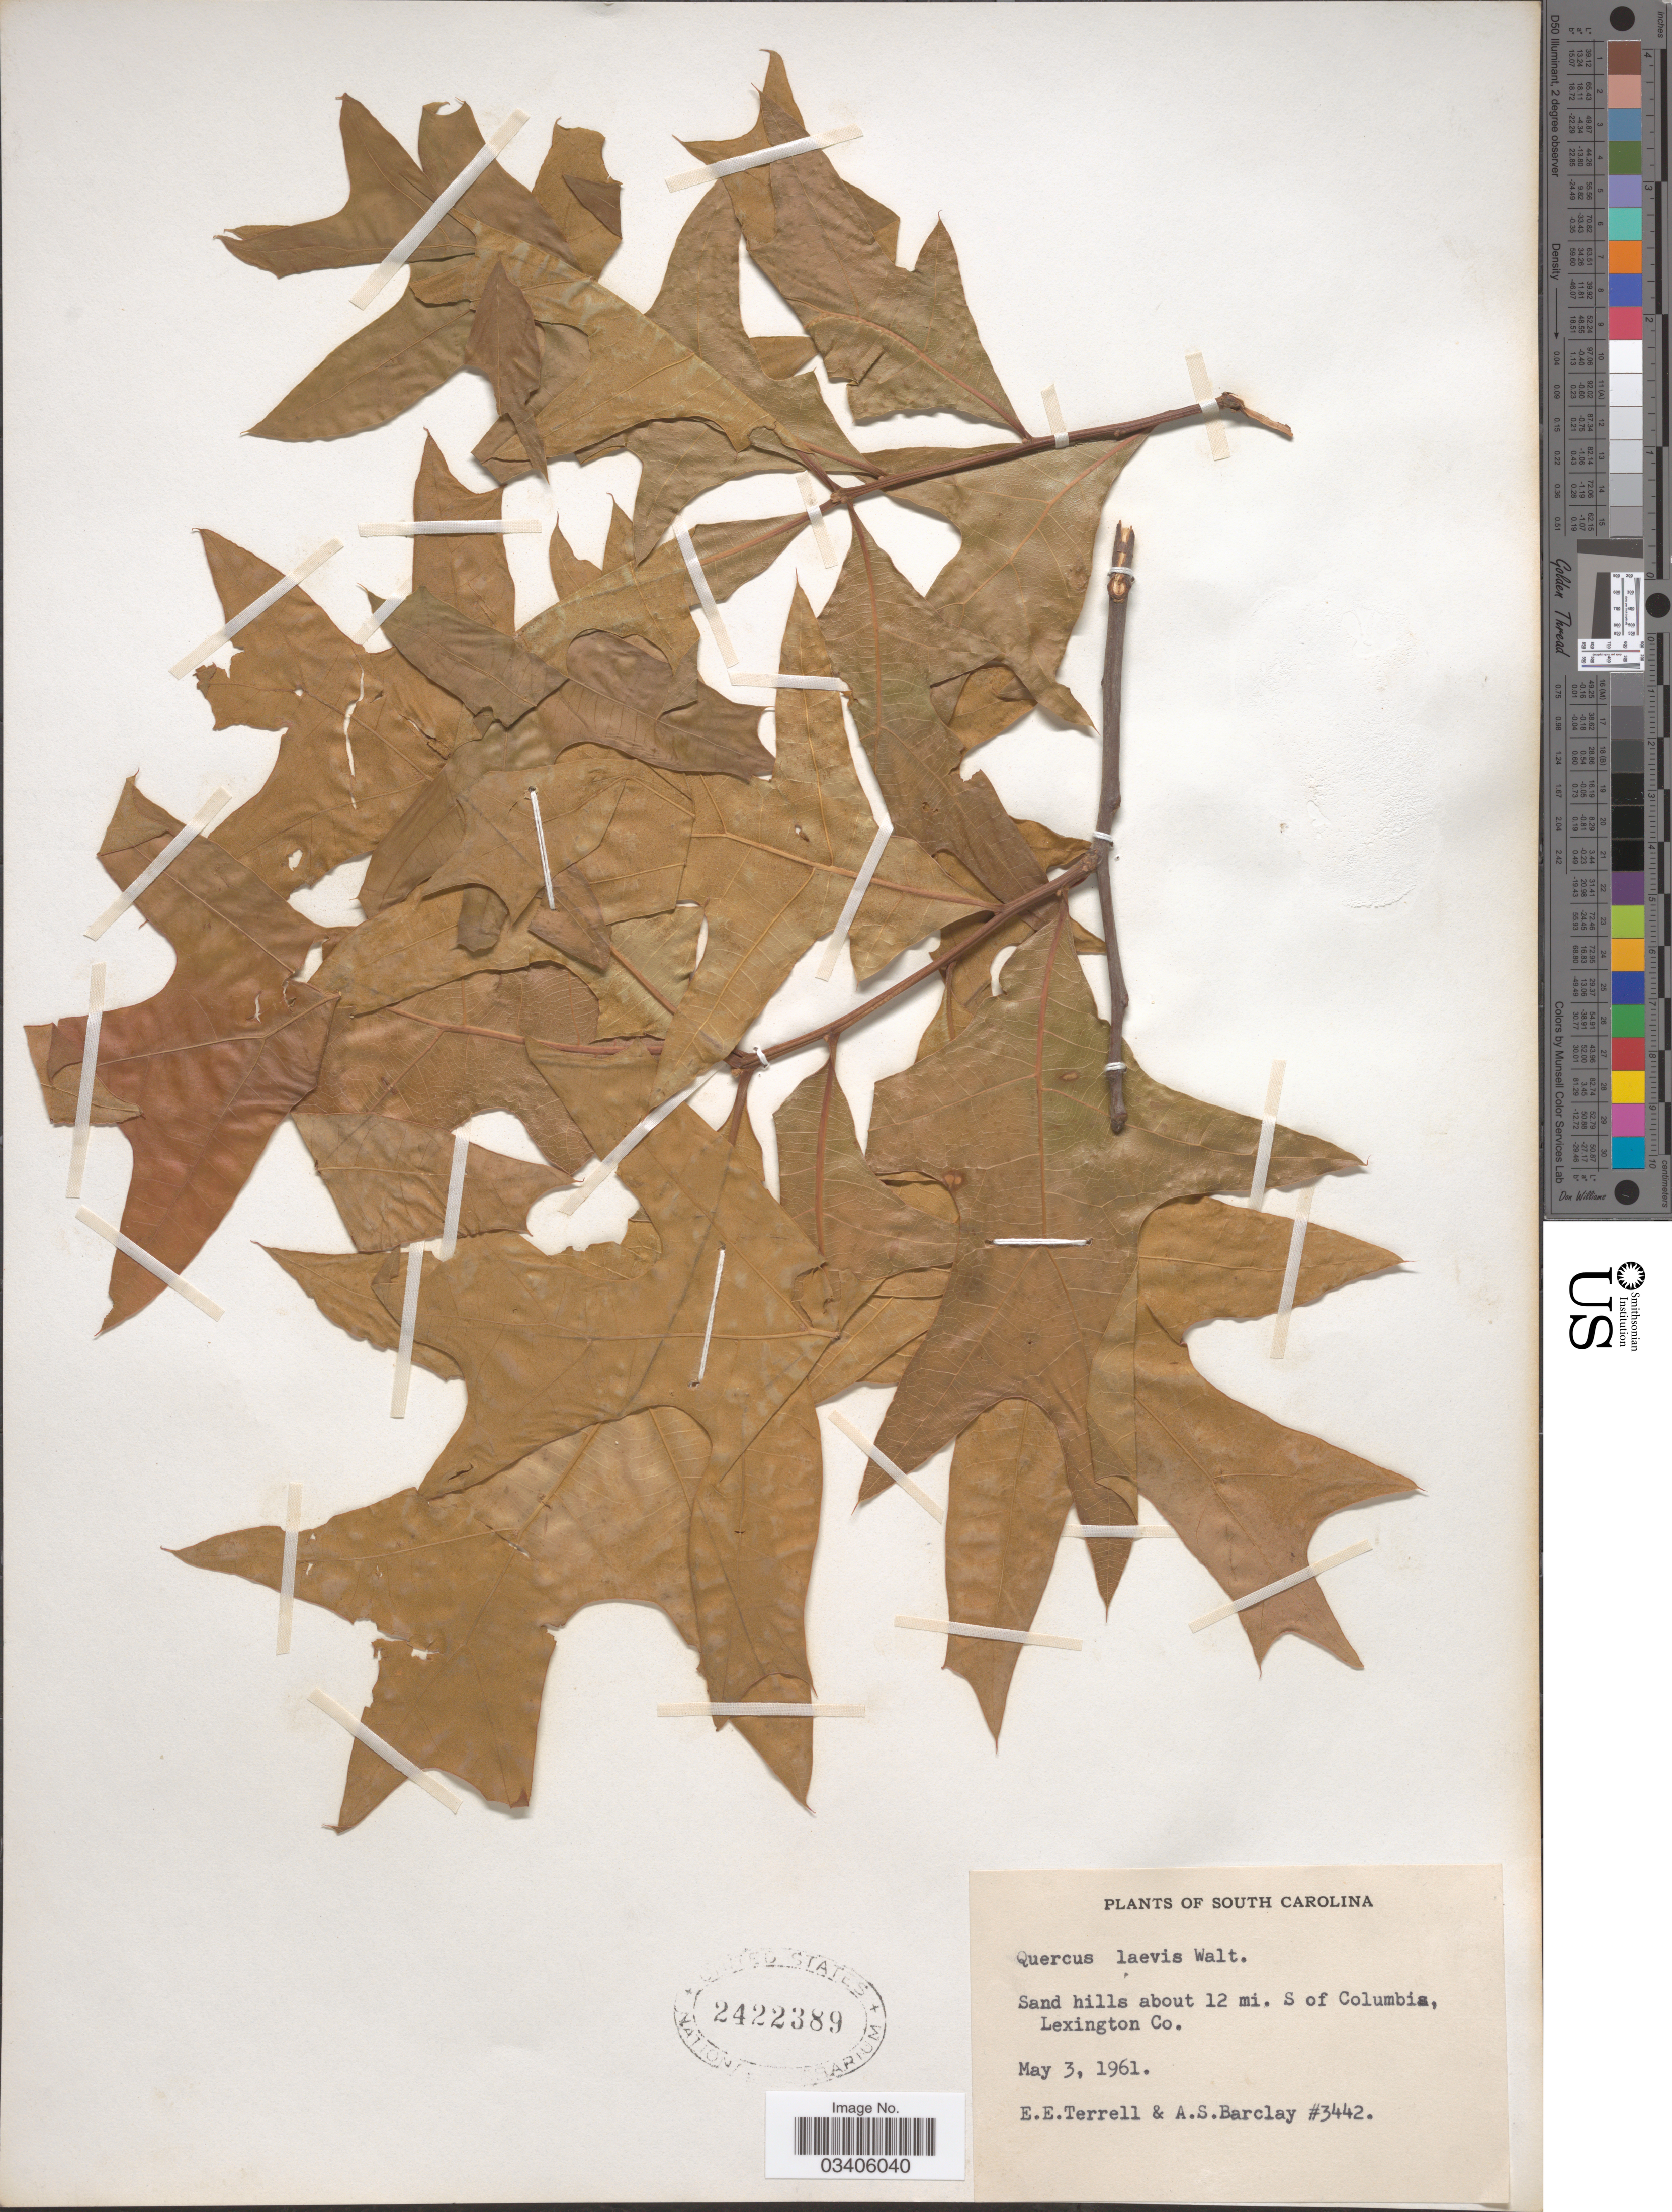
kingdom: Plantae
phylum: Tracheophyta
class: Magnoliopsida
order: Fagales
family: Fagaceae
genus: Quercus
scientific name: Quercus laevis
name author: Walter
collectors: E. E. Terrell & A. S. Barclay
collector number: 3442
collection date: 1961-05-03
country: United States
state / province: South Carolina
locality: Sand hills about 12 mi. S of Columbia, Lexington Co.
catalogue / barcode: US 2422389